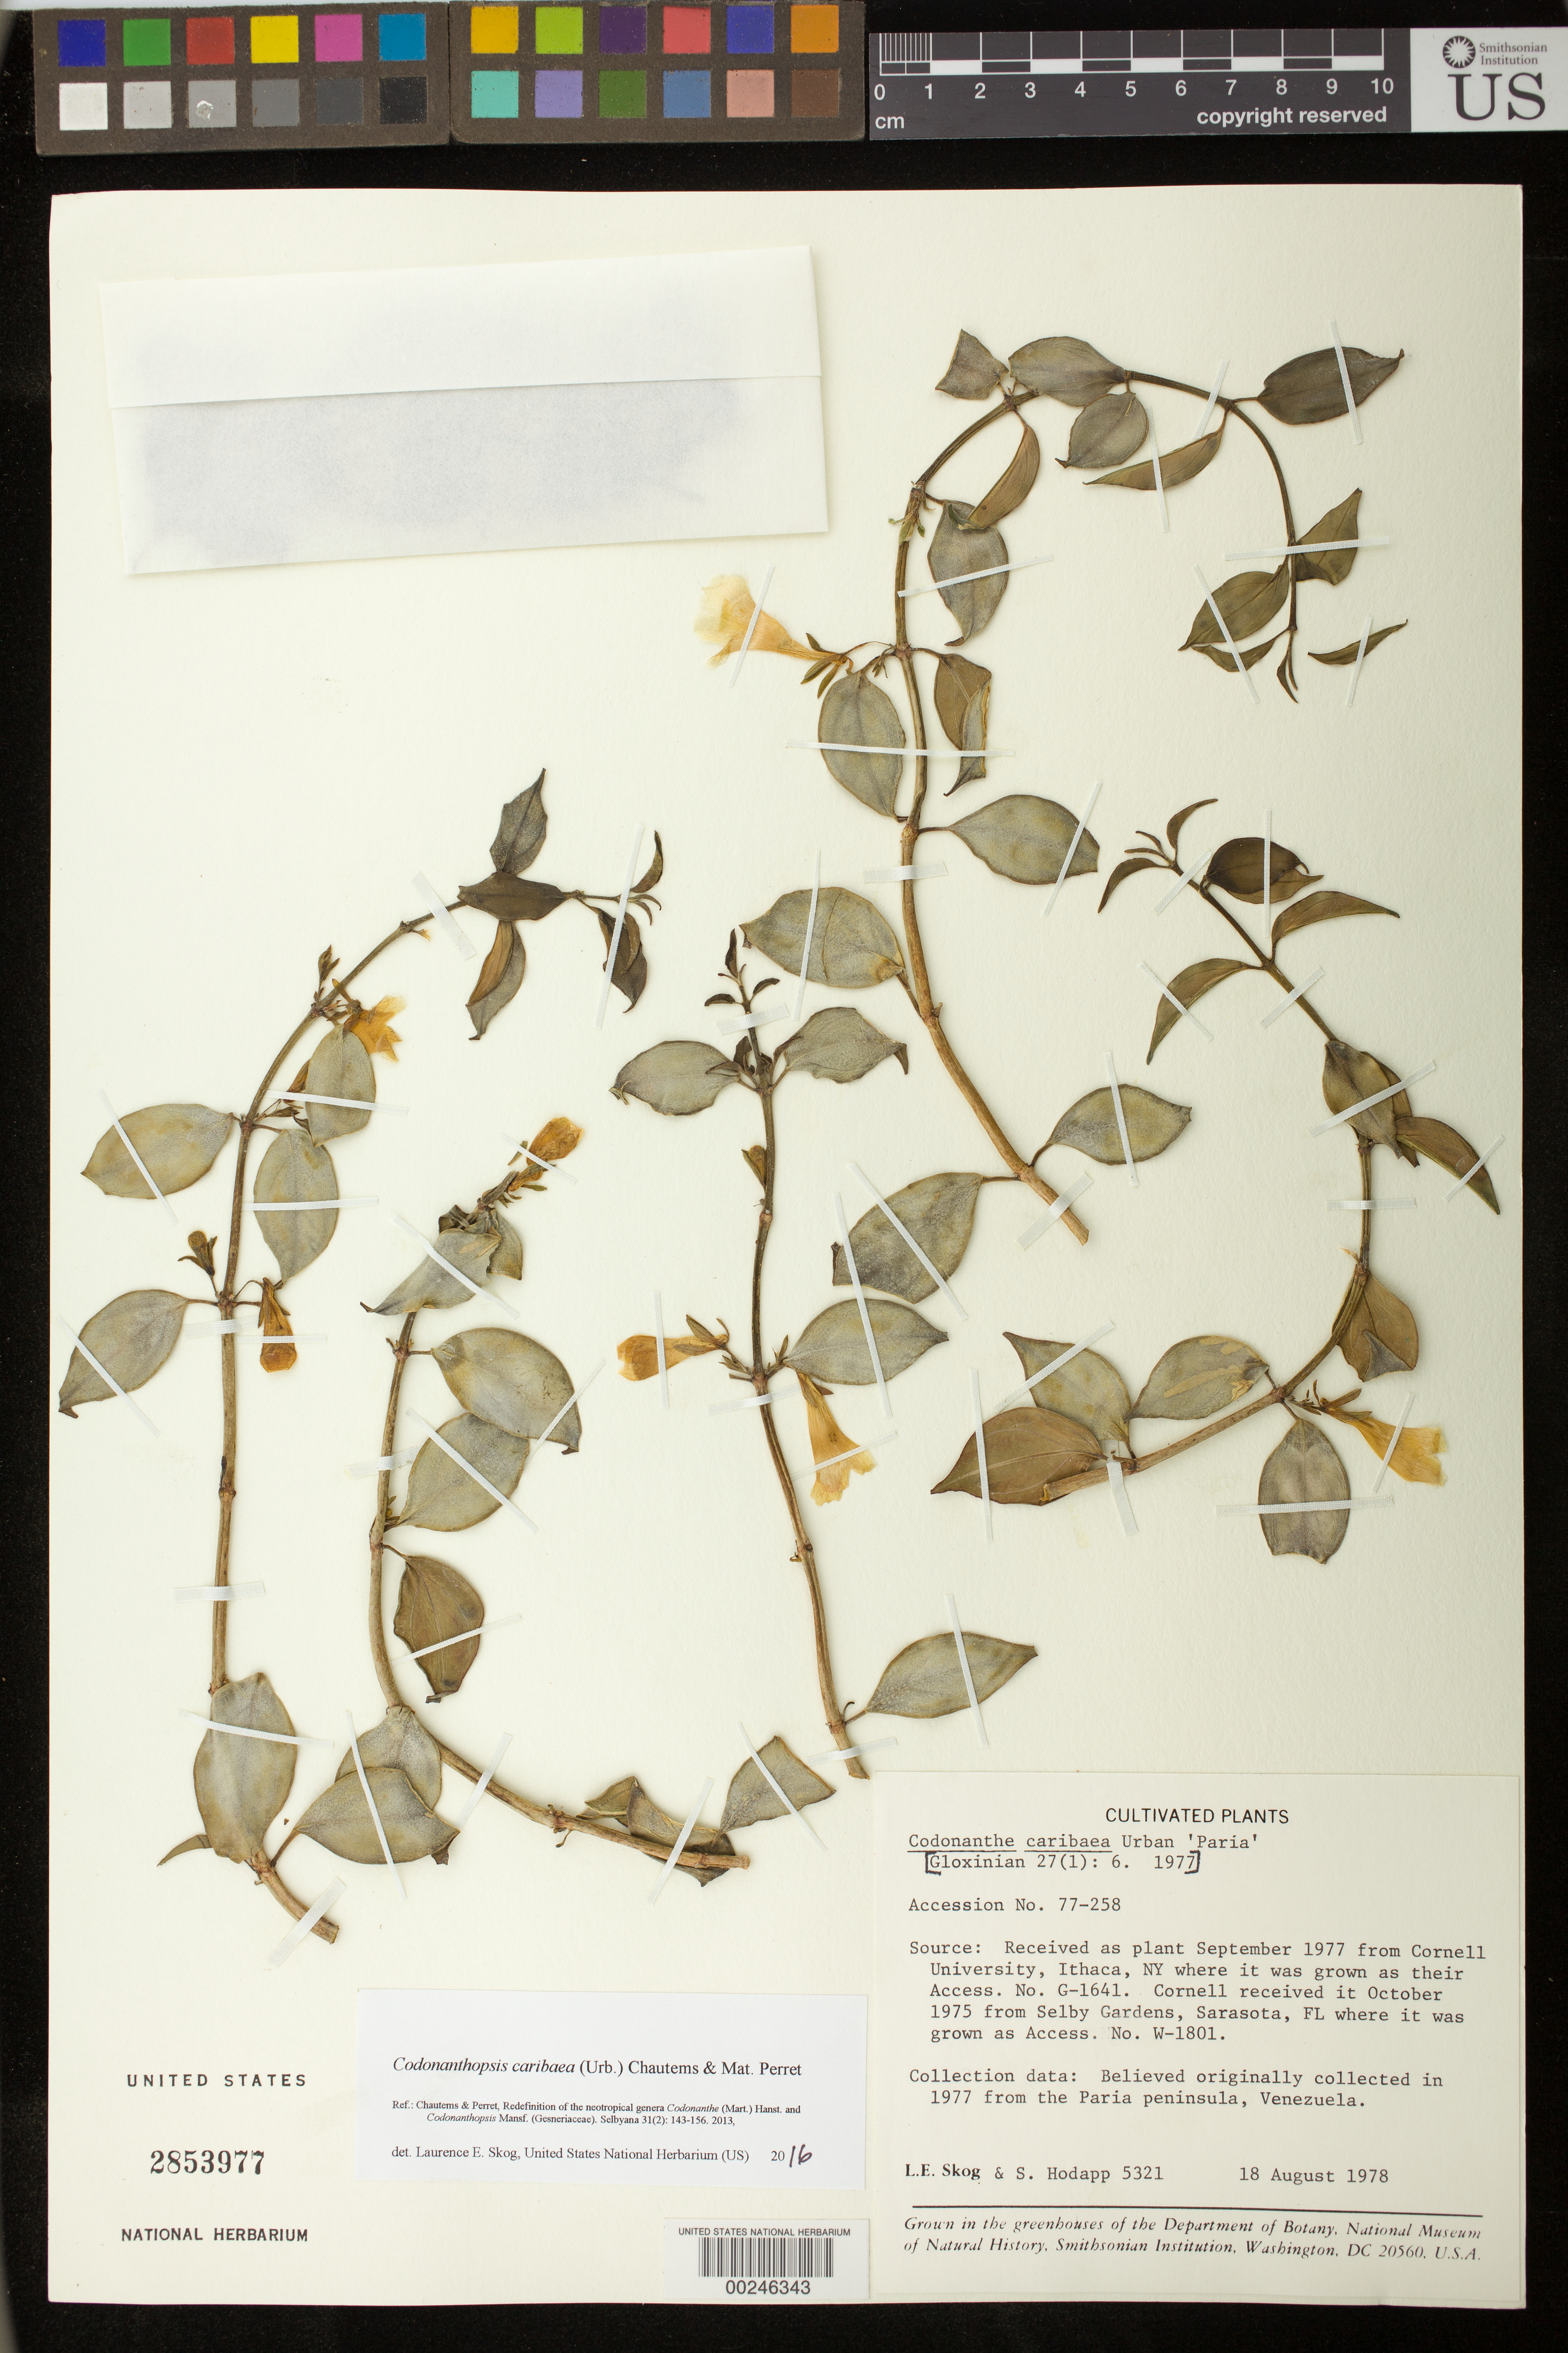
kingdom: Plantae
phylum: Tracheophyta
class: Magnoliopsida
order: Lamiales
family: Gesneriaceae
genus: Codonanthopsis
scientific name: Codonanthopsis caribaea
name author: (Urb.) Chautems & Mat.Perret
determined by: Skog, Laurence E.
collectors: L. E. Skog & S. Hodapp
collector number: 5321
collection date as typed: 18 Aug 1978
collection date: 1978-08-18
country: Venezuela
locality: Venezuela: Sucre, Paria peninsula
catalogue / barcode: US 2853977